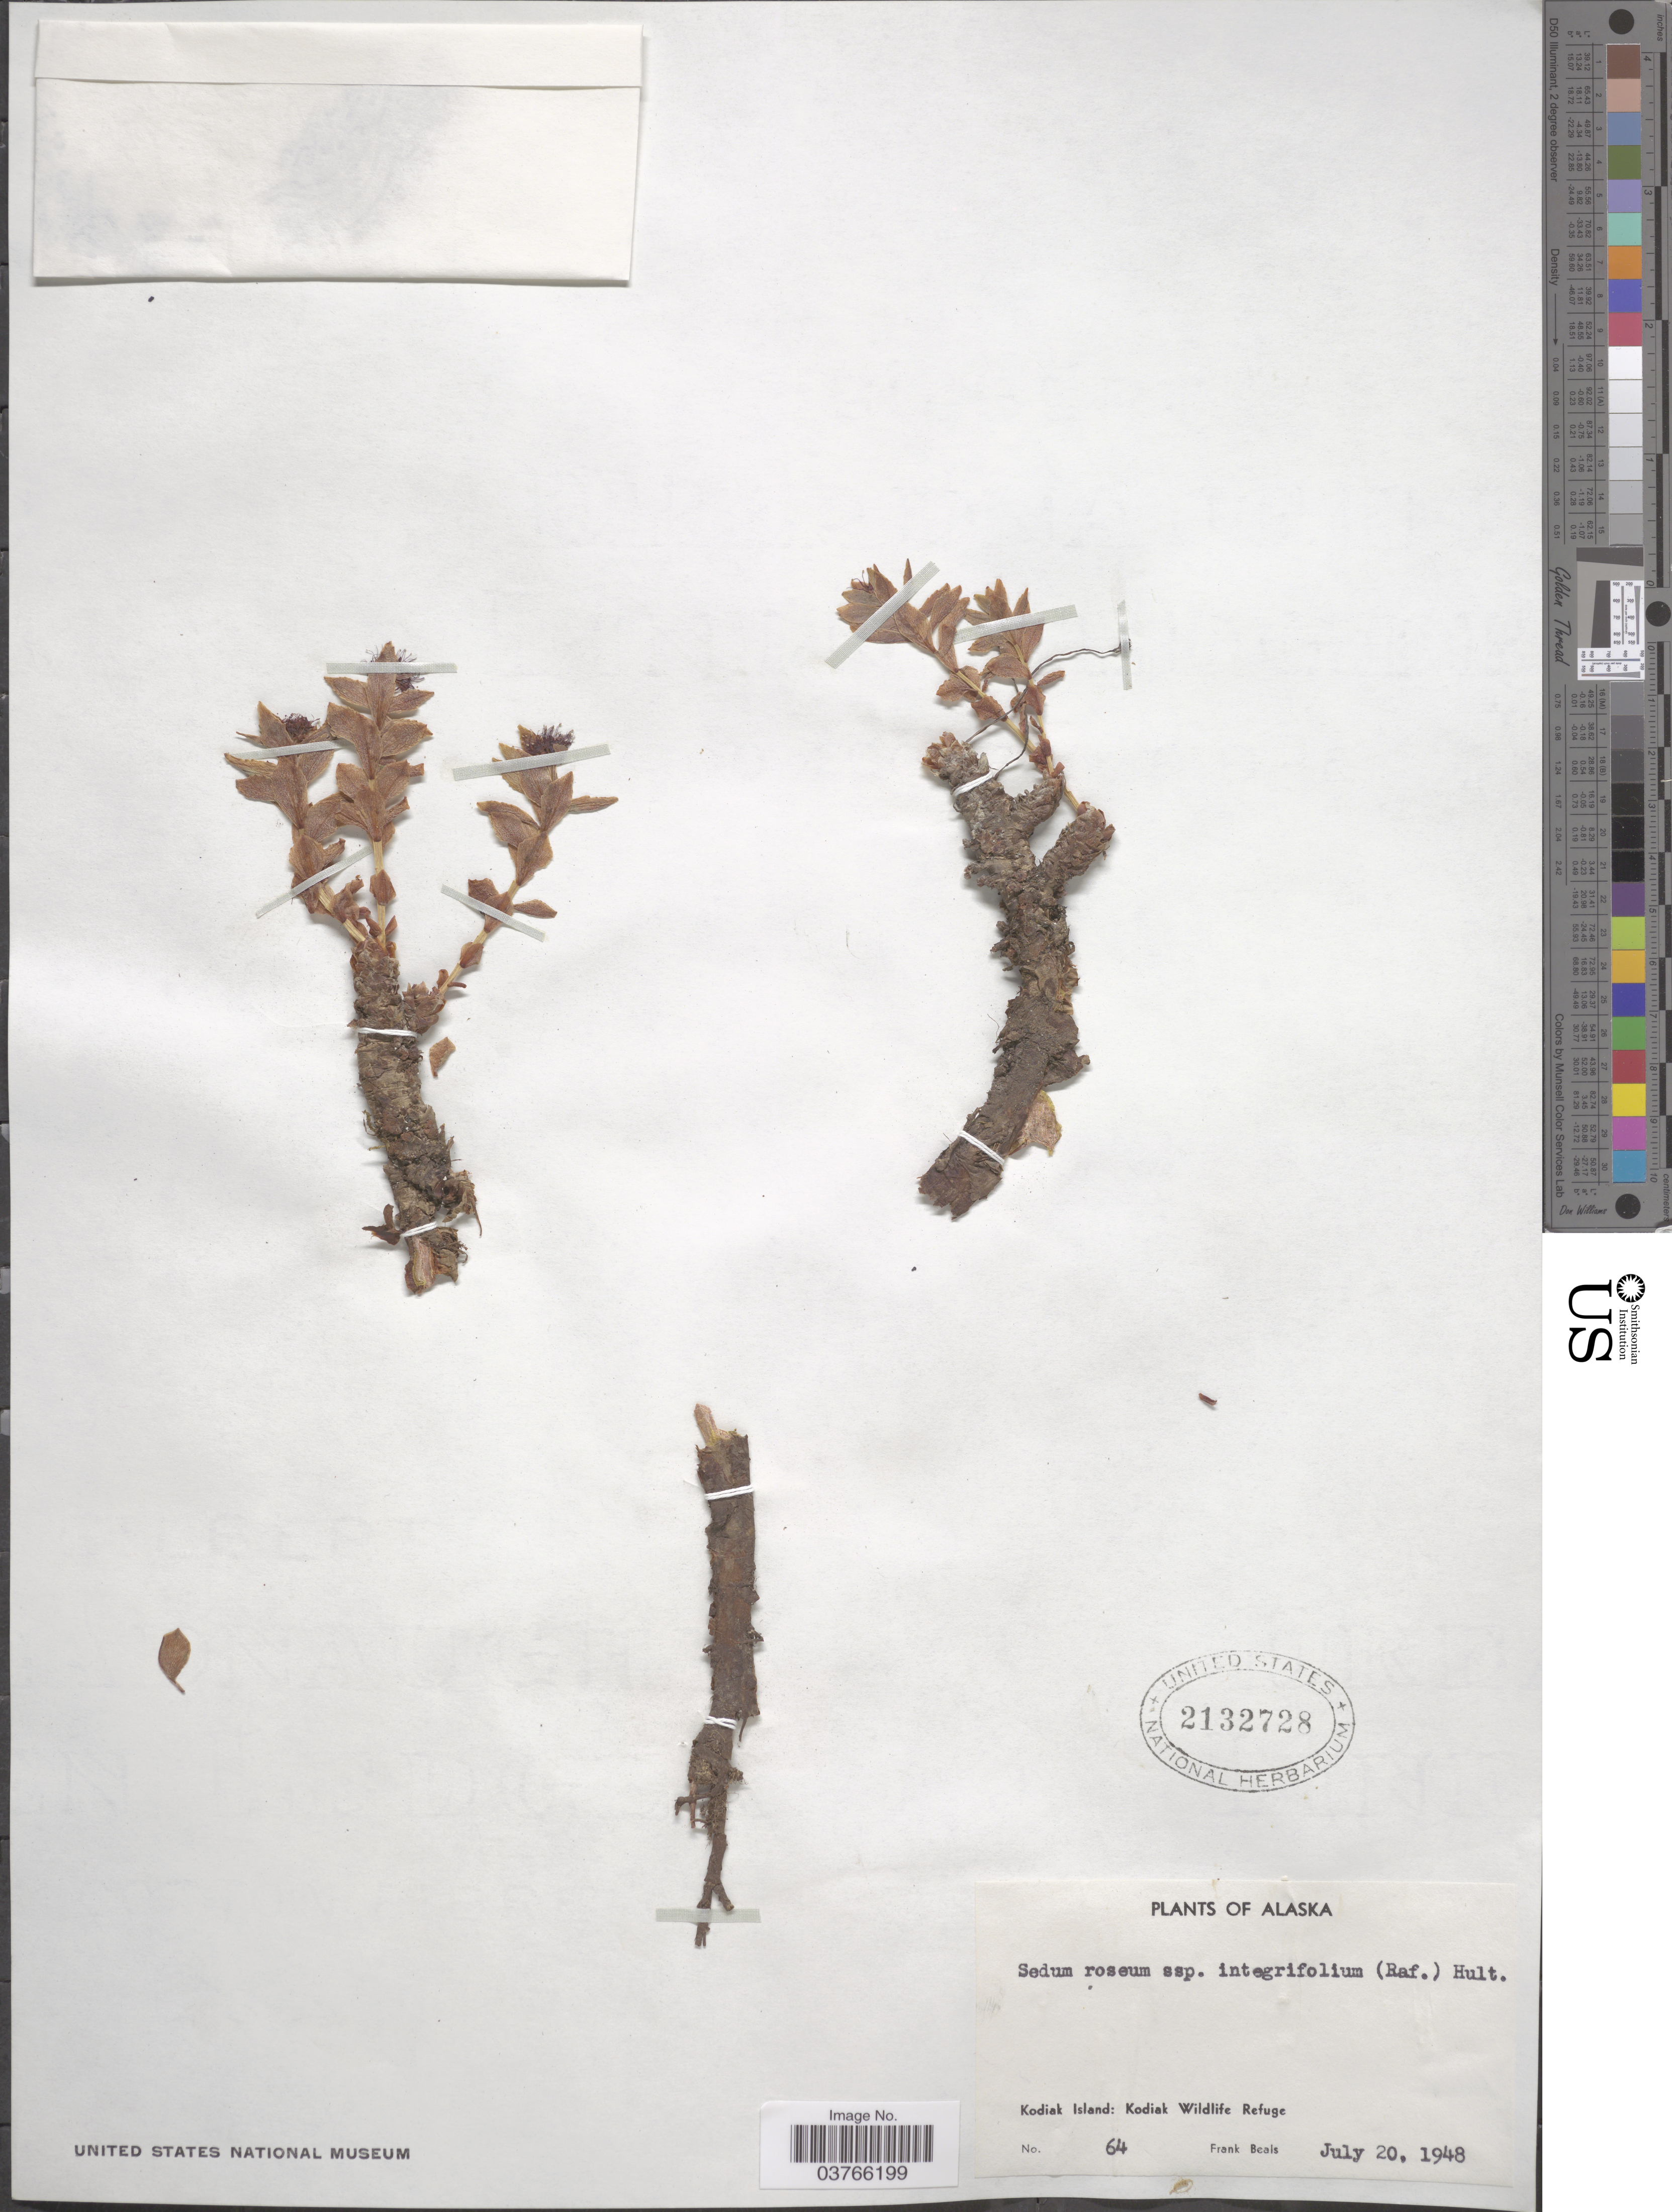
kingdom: Plantae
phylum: Tracheophyta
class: Magnoliopsida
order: Saxifragales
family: Crassulaceae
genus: Rhodiola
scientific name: Rhodiola integrifolia subsp. integrifolia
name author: Raf.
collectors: F. Beals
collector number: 64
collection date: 1948-07-20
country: United States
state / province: Alaska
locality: Kodiak Island: Kodiak Wildlife Refuge.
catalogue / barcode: US 2132728